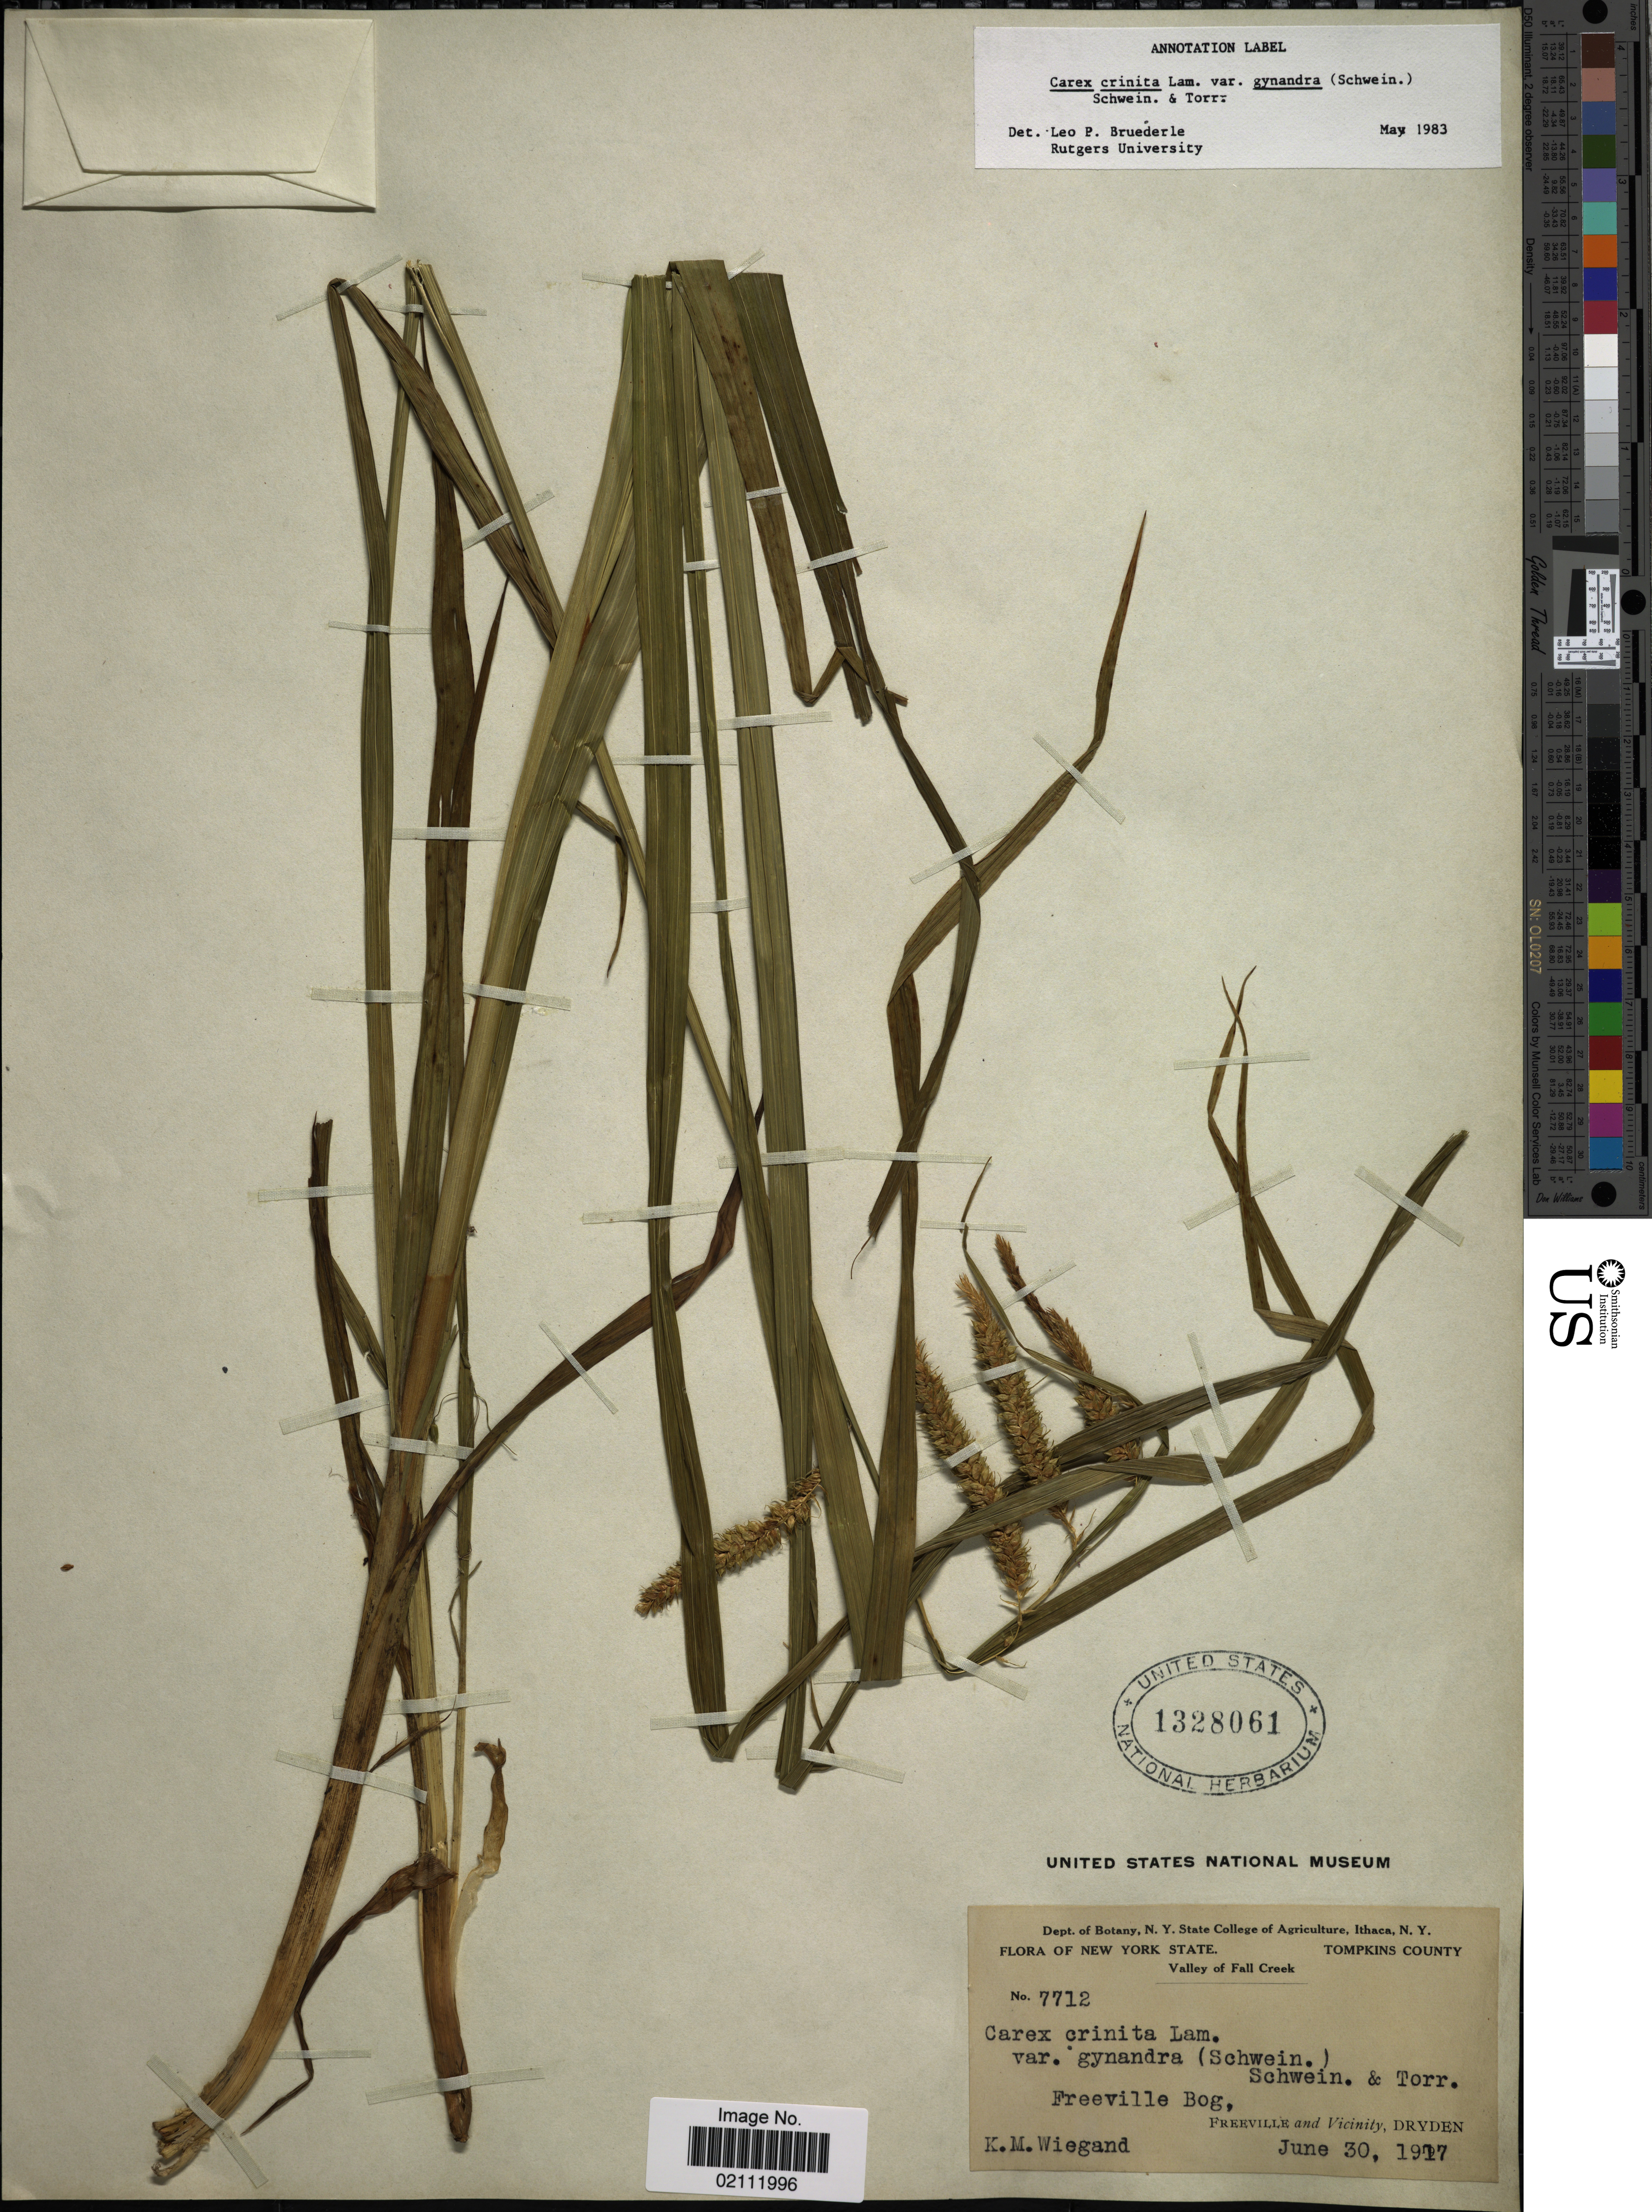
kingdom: Plantae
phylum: Tracheophyta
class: Liliopsida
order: Poales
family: Cyperaceae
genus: Carex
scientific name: Carex gynandra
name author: Schwein.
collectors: K. M. Wiegand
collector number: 7712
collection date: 1917-06-30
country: United States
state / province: New York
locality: Tompkins County, Valley of Fall Creek. Freeville Bog, Freeville and Vicinity, Dryden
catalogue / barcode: US 1328061